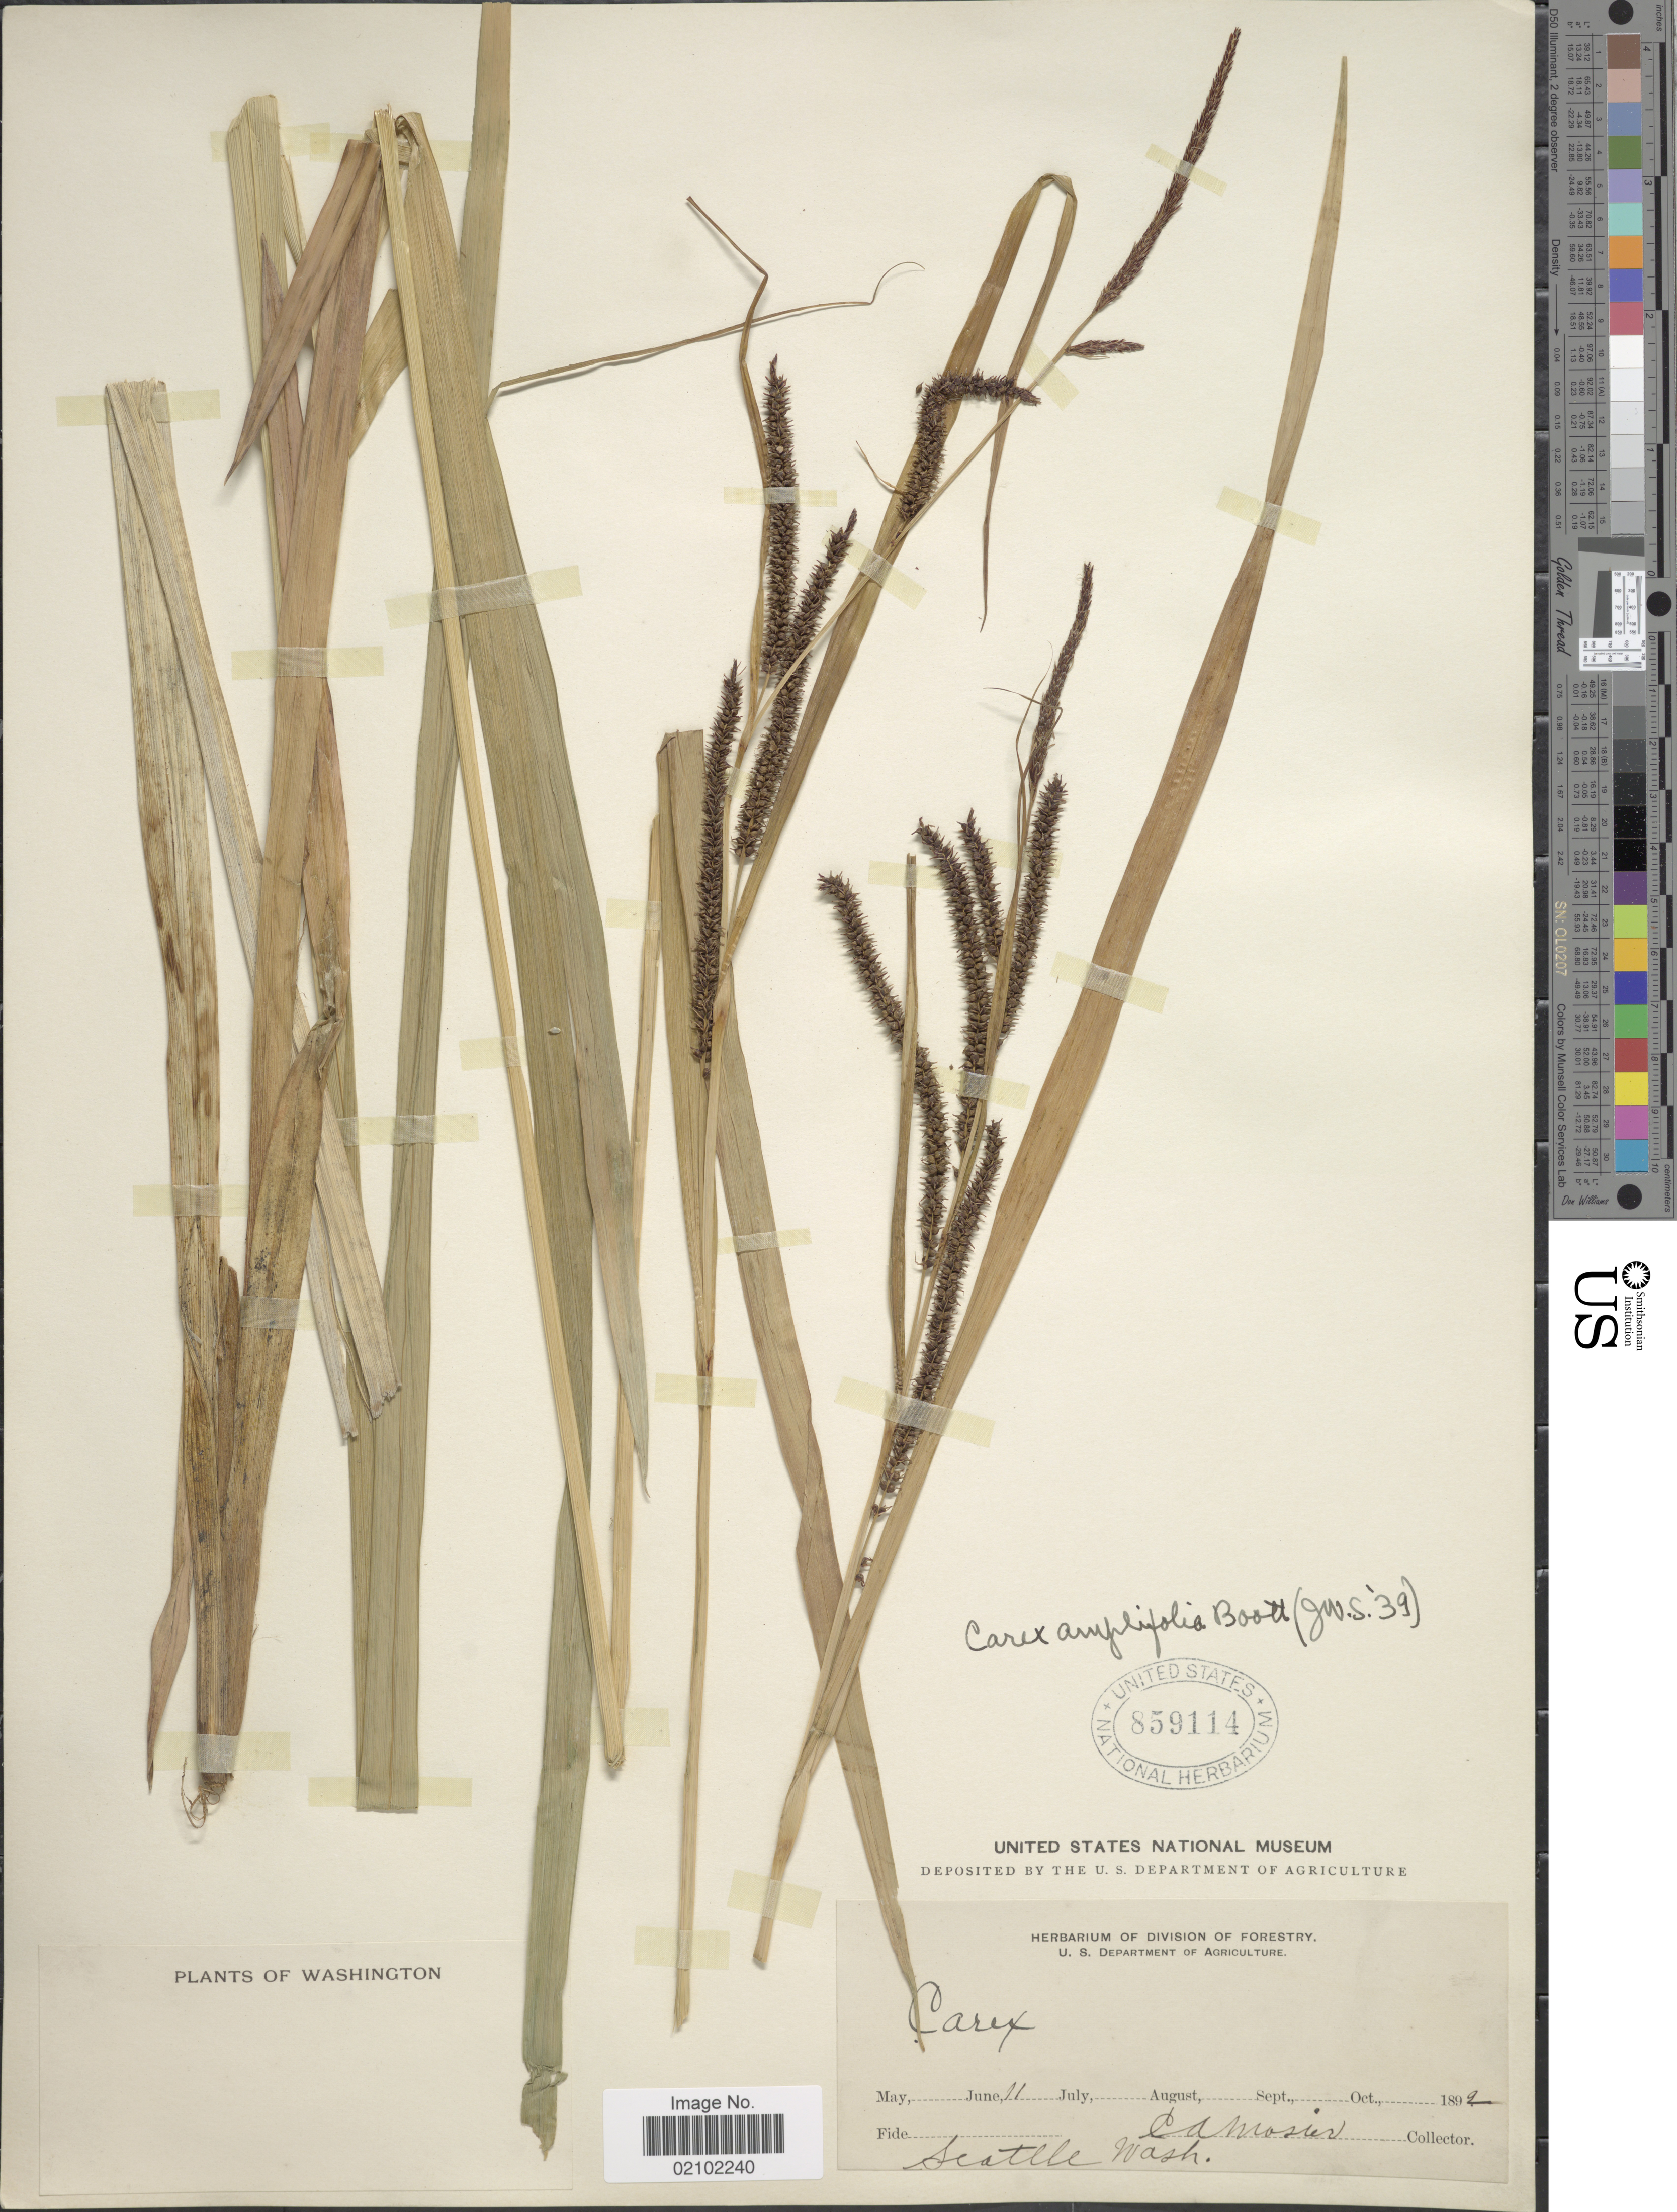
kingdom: Plantae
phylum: Tracheophyta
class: Liliopsida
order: Poales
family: Cyperaceae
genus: Carex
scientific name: Carex amplifolia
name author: Boott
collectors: C. A. Mosier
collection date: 1892-06-11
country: United States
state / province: Washington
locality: Seatlle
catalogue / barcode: US 859114